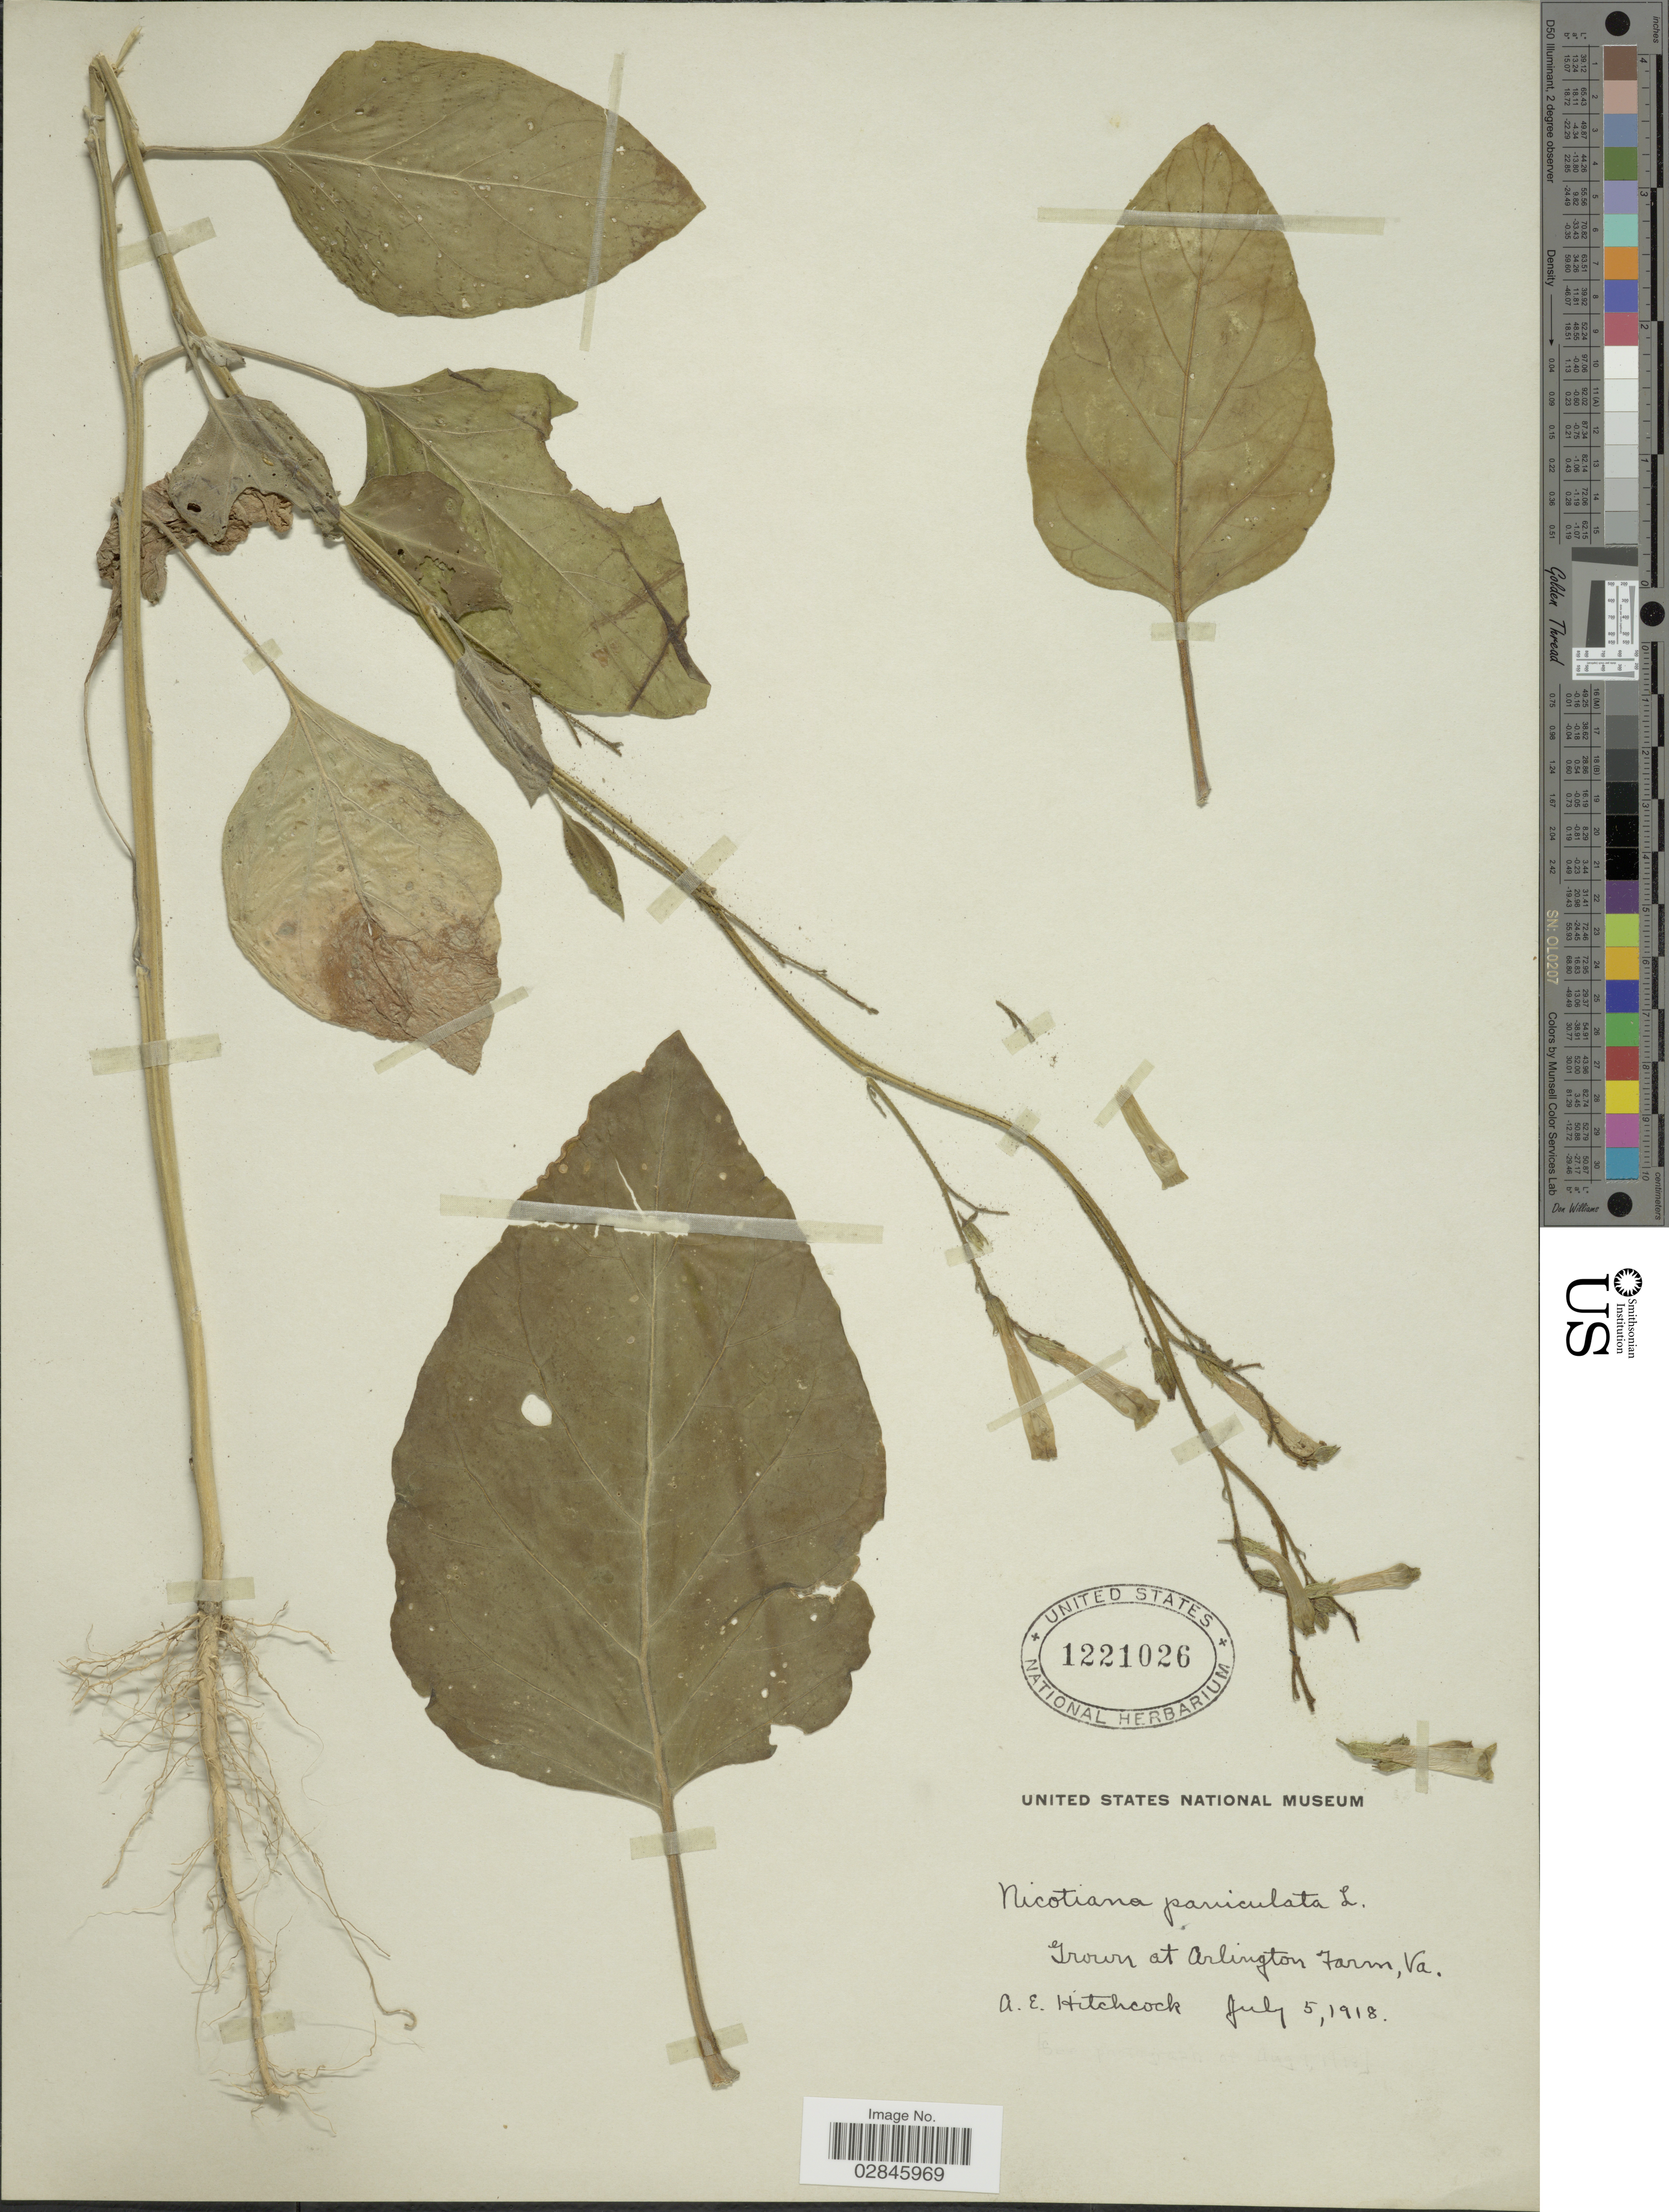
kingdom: Plantae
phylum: Tracheophyta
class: Magnoliopsida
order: Solanales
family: Solanaceae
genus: Nicotiana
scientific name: Nicotiana paniculata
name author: L.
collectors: A. Hitchcock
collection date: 1918-07-05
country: United States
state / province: Virginia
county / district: Arlington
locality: At Arlington Farm.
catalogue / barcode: US 1221026